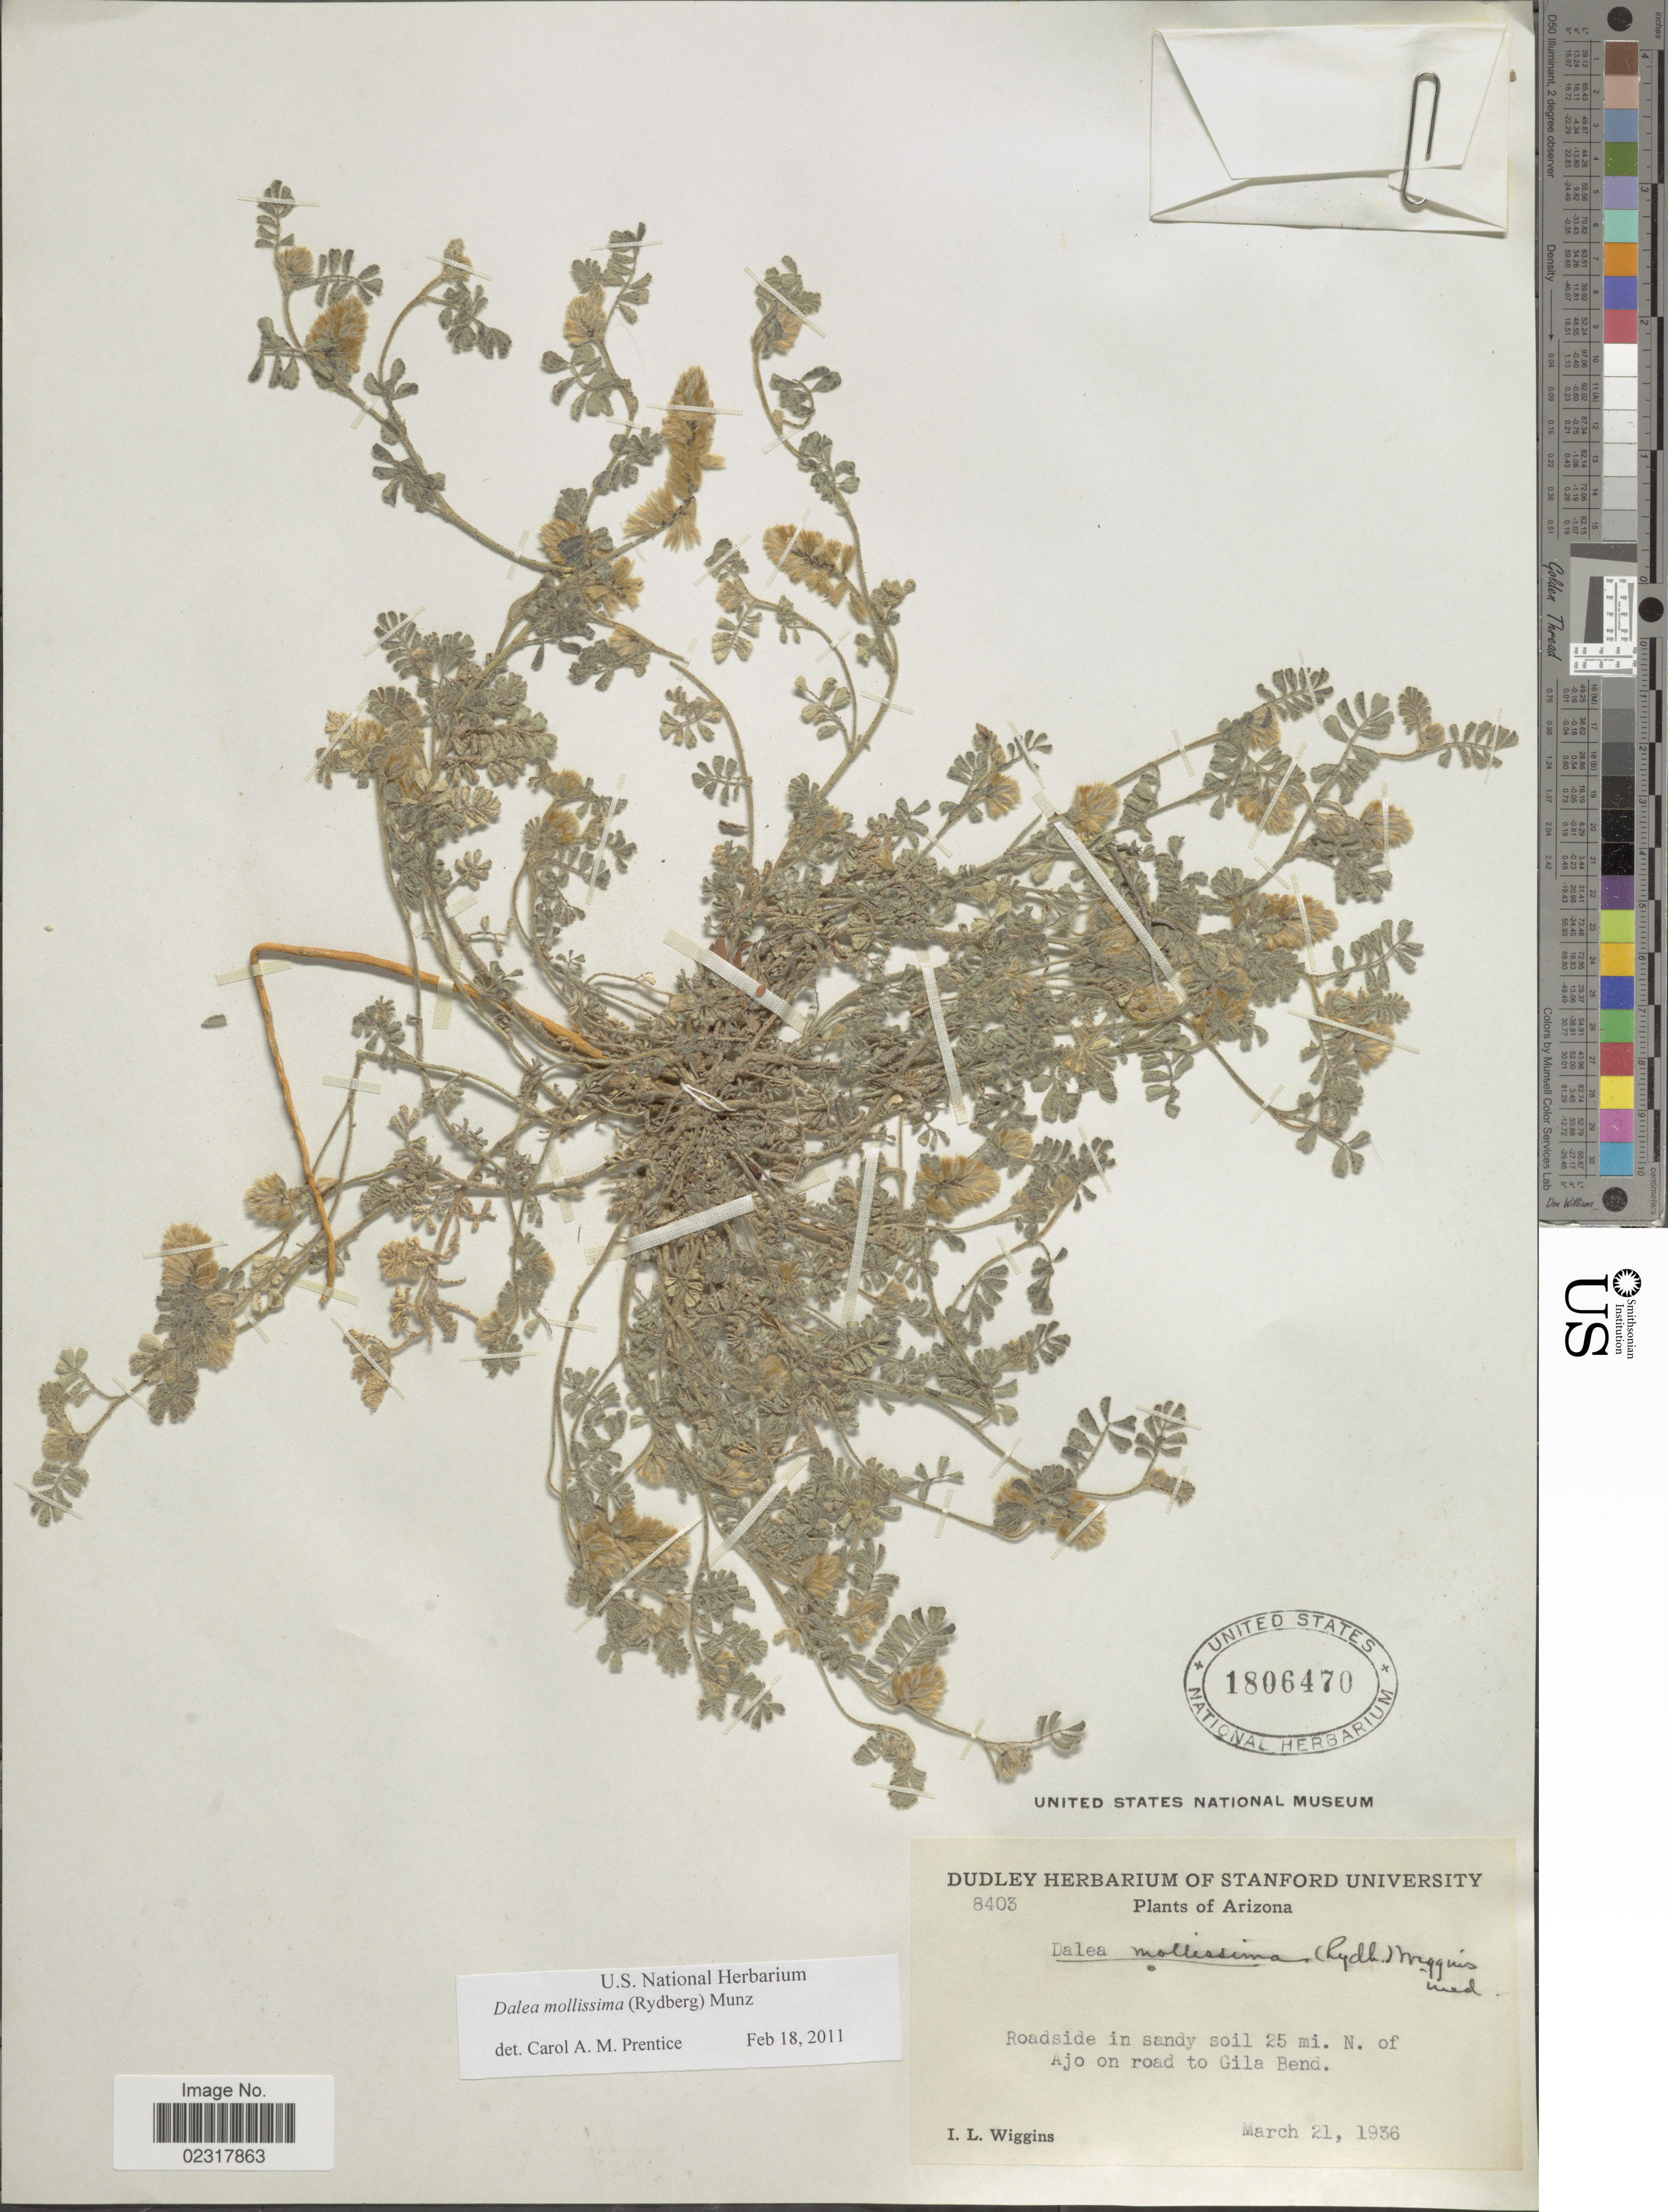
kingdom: Plantae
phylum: Tracheophyta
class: Magnoliopsida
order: Fabales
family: Fabaceae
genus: Dalea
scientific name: Dalea mollissima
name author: (Rydb.) Munz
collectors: I. L. Wiggins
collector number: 8403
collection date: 1936-03-21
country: United States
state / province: Arizona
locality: Roadside in sandy soil 25 mi. N. of Ajo on road to Gila Bend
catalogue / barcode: US 1806470